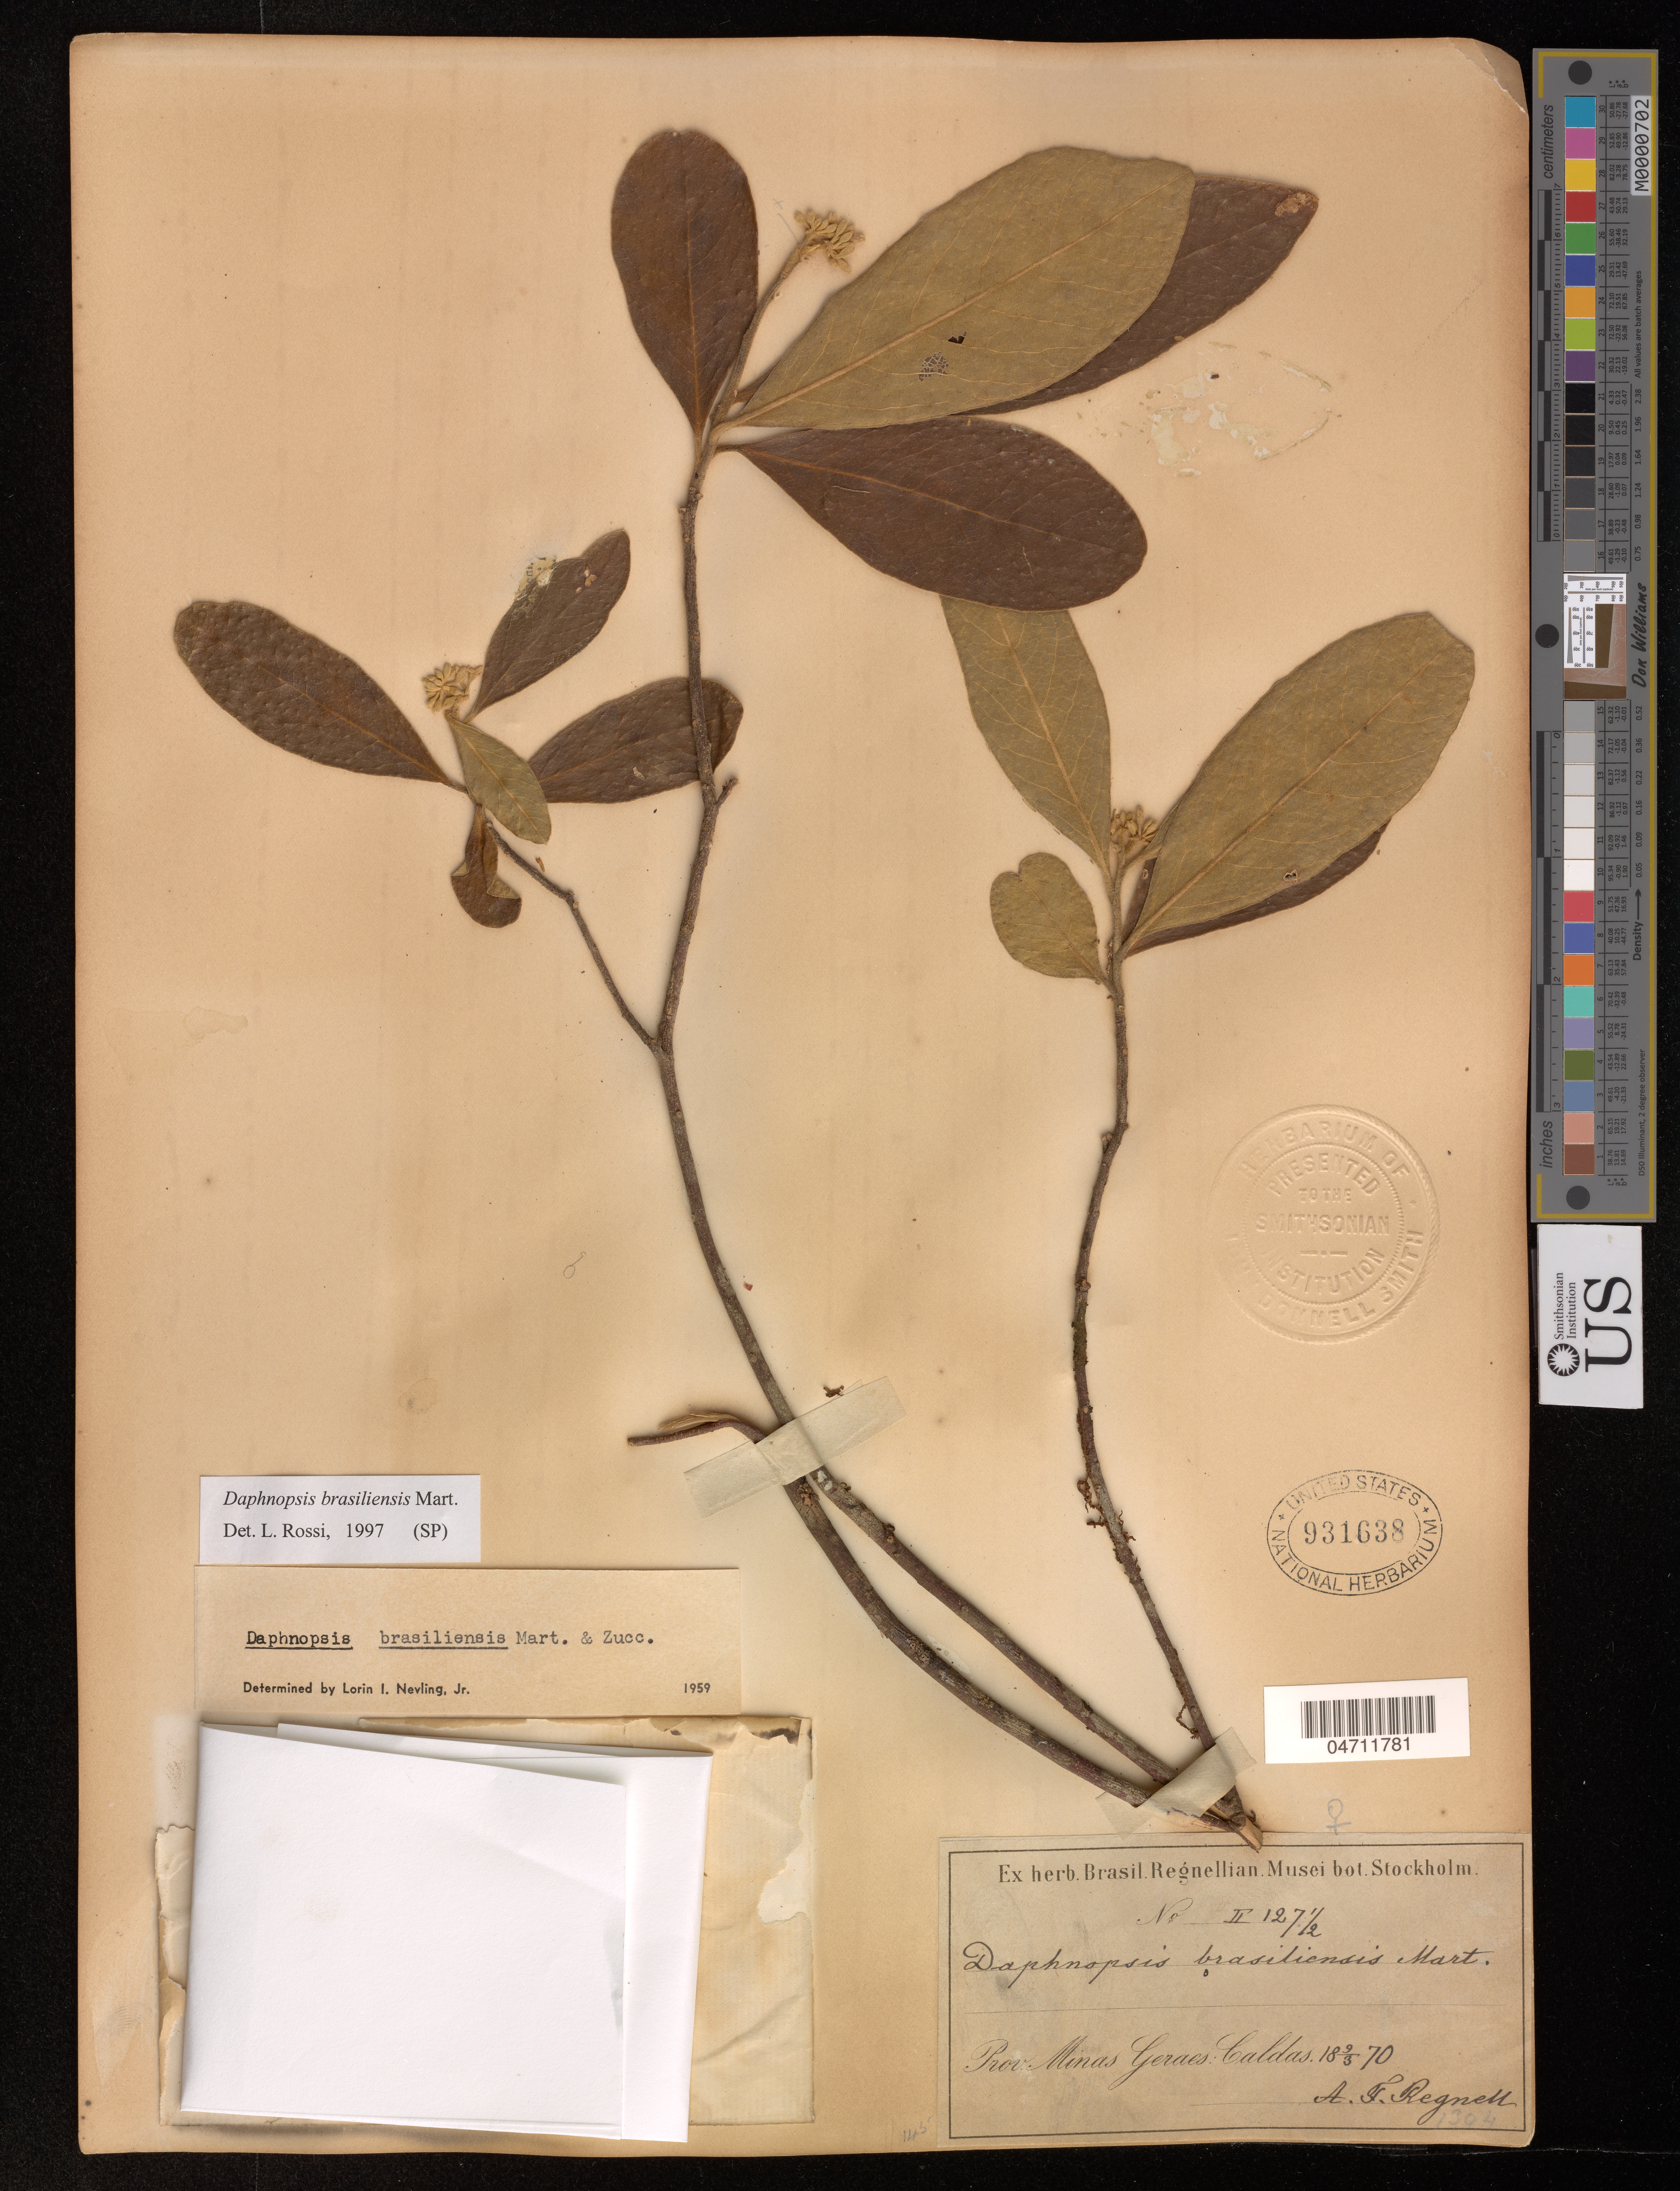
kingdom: Plantae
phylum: Tracheophyta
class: Magnoliopsida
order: Malvales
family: Thymelaeaceae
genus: Daphnopsis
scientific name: Daphnopsis brasiliensis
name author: Mart.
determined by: Rossi, L.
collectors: A. F. Regnell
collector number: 1304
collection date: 1870-03-03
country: Brazil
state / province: Minas Gerais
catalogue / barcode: US 931638